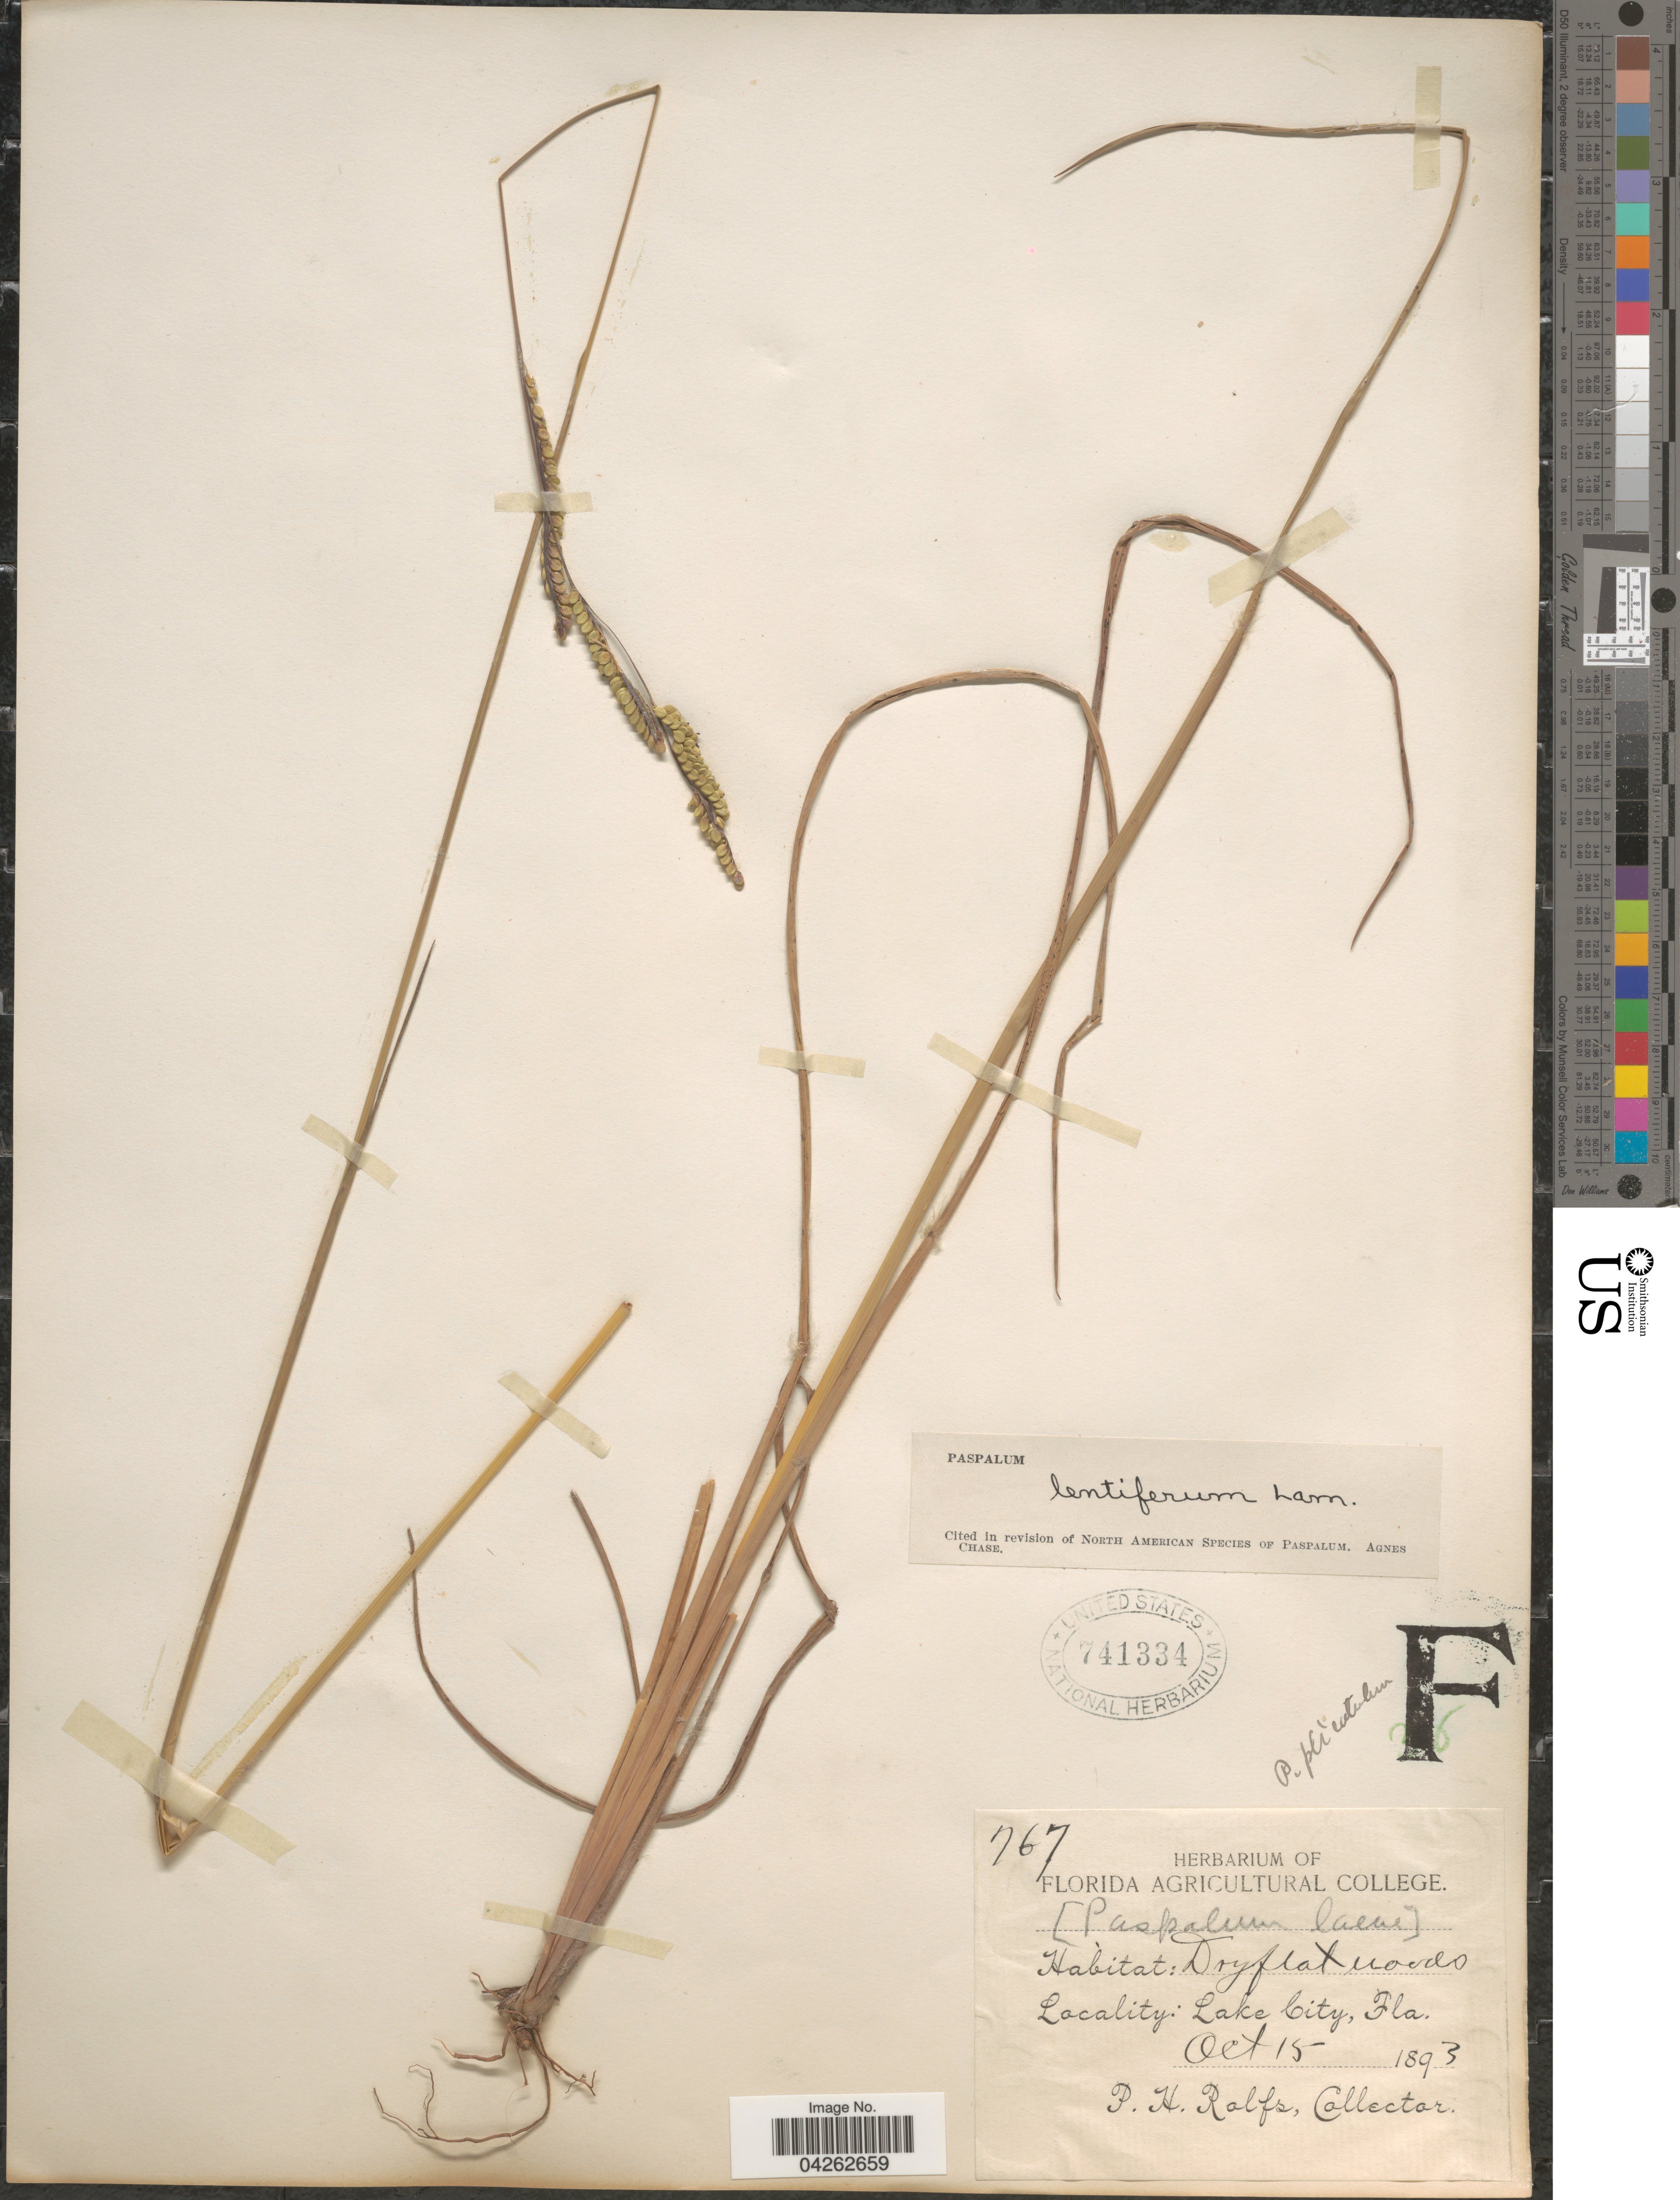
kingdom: Plantae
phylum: Tracheophyta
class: Liliopsida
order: Poales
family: Poaceae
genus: Paspalum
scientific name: Paspalum lentiferum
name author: Lam.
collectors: P. H. Rolfs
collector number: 767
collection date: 1893-10-15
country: United States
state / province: Florida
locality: Dryflat woods. Lake City.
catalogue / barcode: US 741334